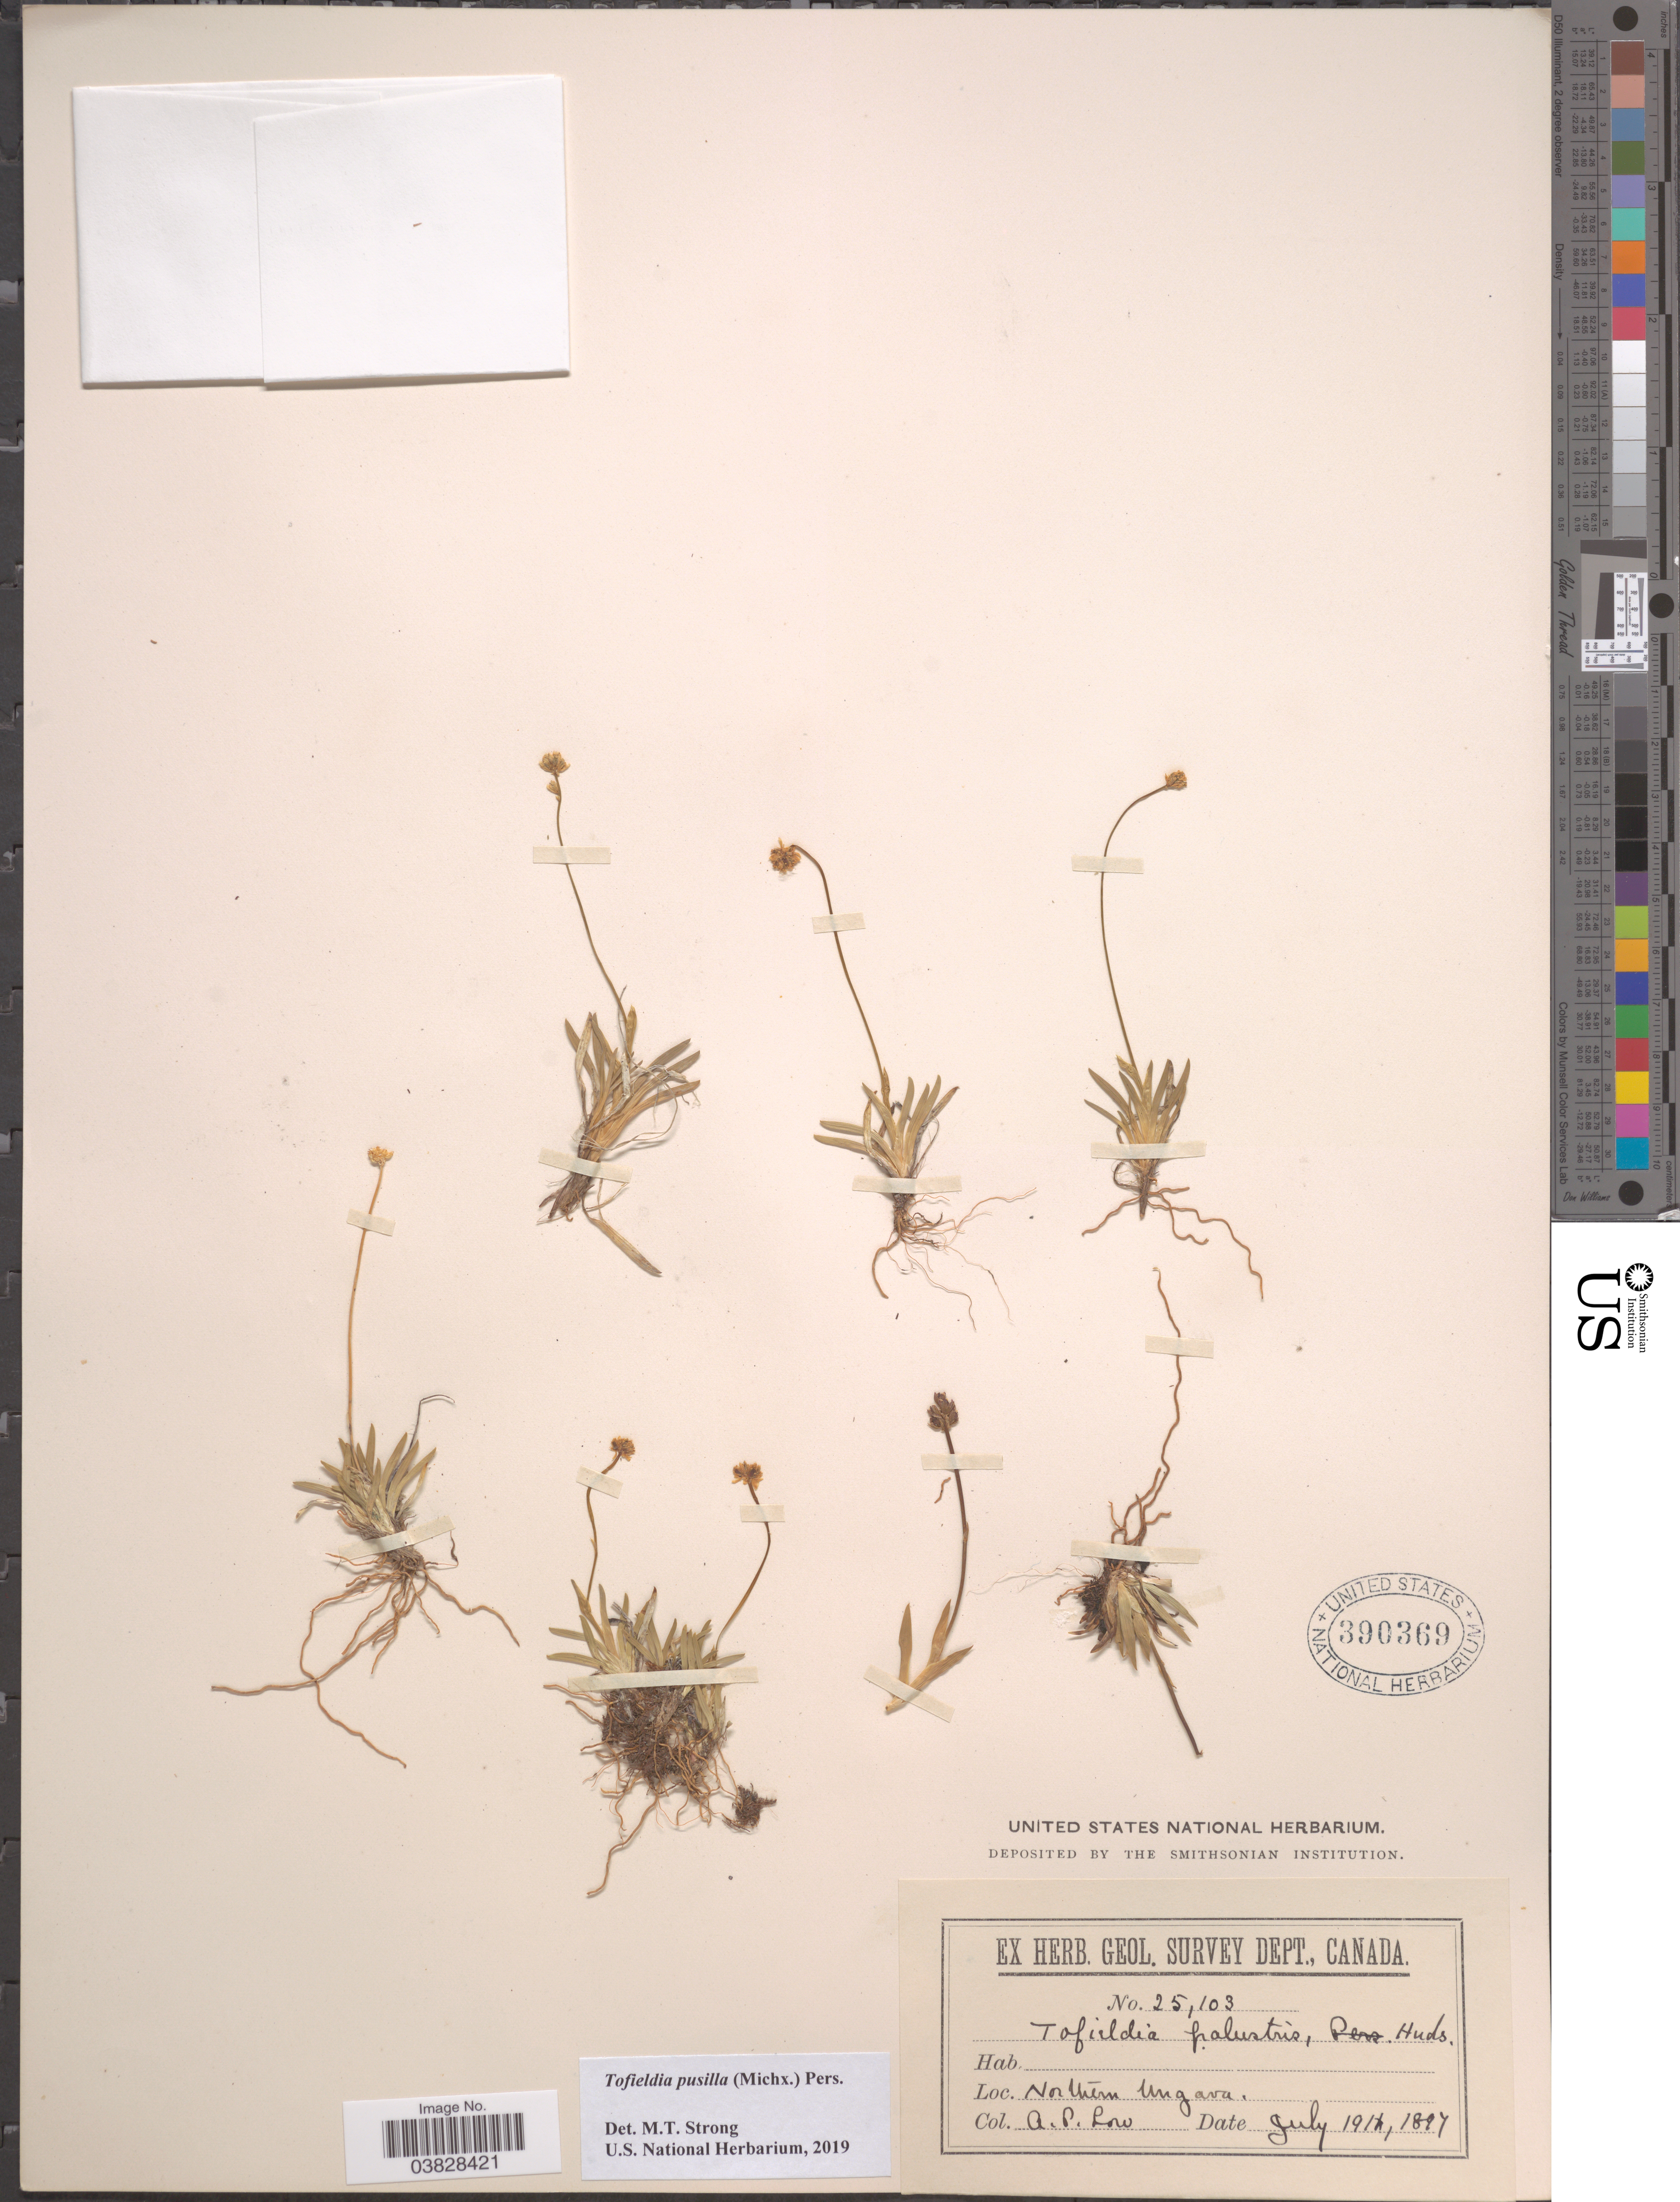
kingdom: Plantae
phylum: Tracheophyta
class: Liliopsida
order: Alismatales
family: Tofieldiaceae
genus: Tofieldia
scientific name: Tofieldia pusilla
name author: (Michx.) Pers.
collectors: A. Low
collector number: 25103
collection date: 1897-07-19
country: Canada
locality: Northern Ungava.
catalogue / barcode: US 390369